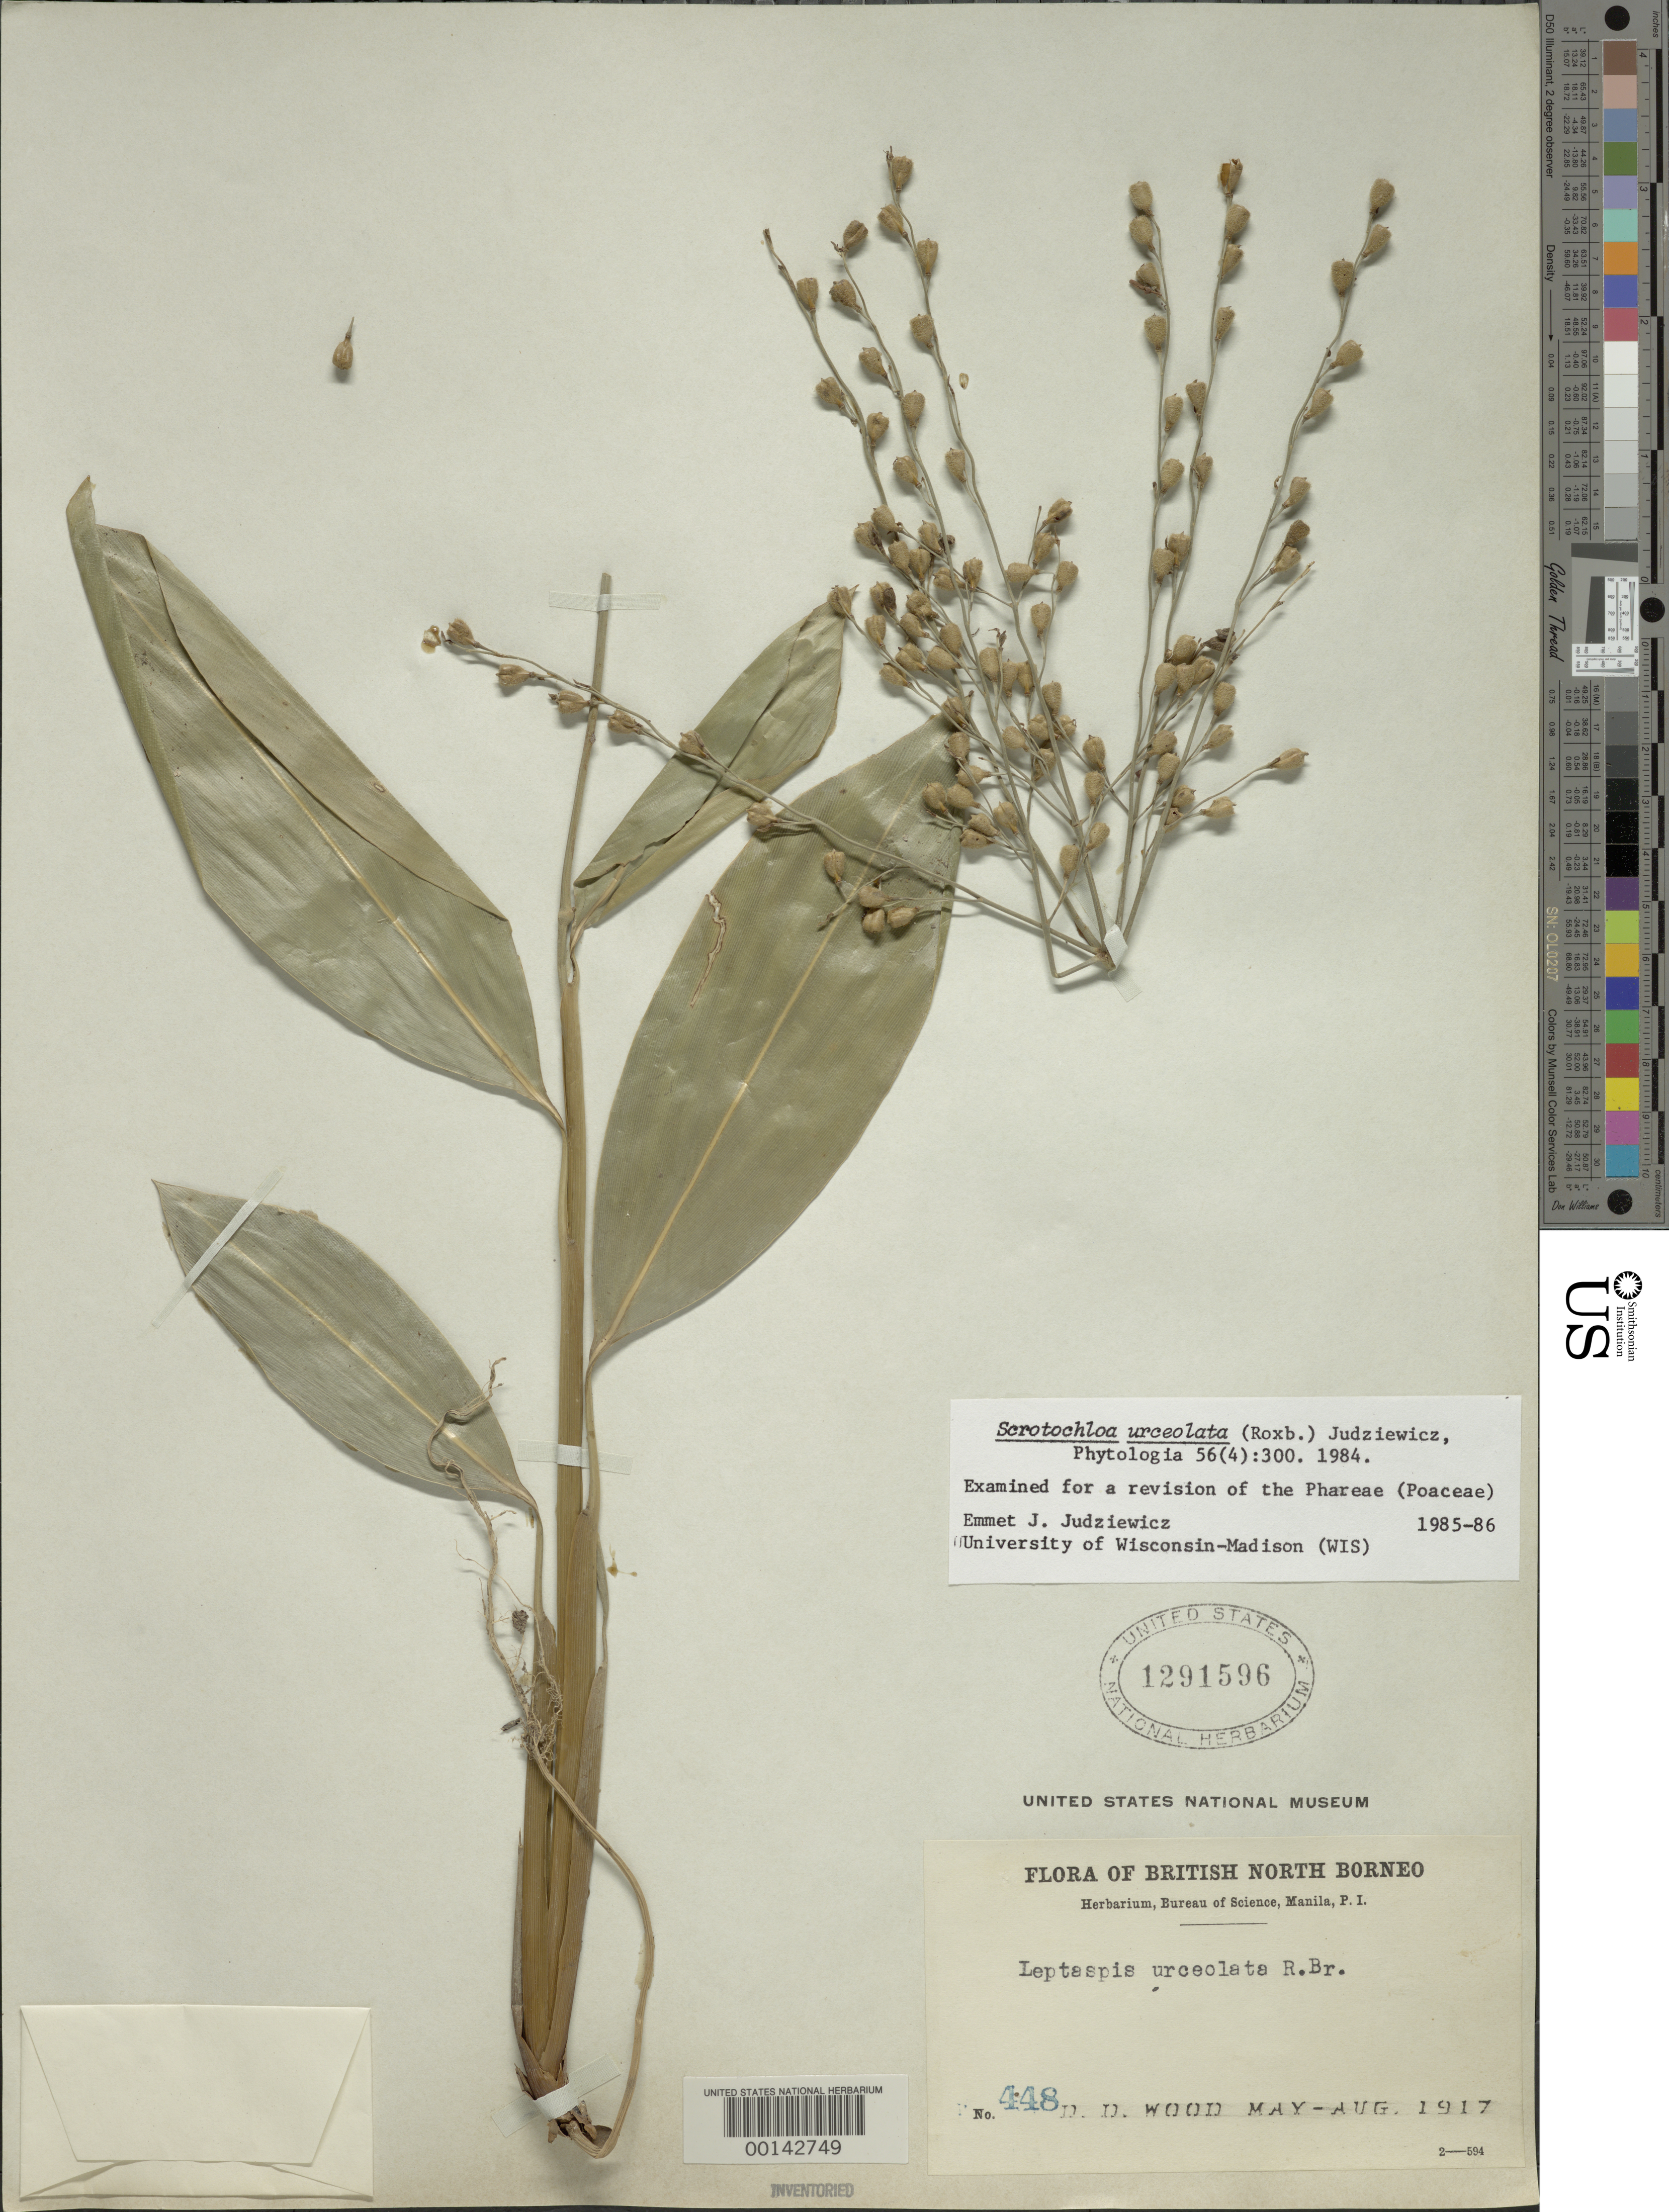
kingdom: Plantae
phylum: Tracheophyta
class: Liliopsida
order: Poales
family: Poaceae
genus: Scrotochloa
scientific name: Scrotochloa urceolata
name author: (Roxb.) Judz.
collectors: D. Wood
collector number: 448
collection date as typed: May 1917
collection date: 1917-05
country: Malaysia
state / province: Sabah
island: Borneo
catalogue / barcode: US 1291596